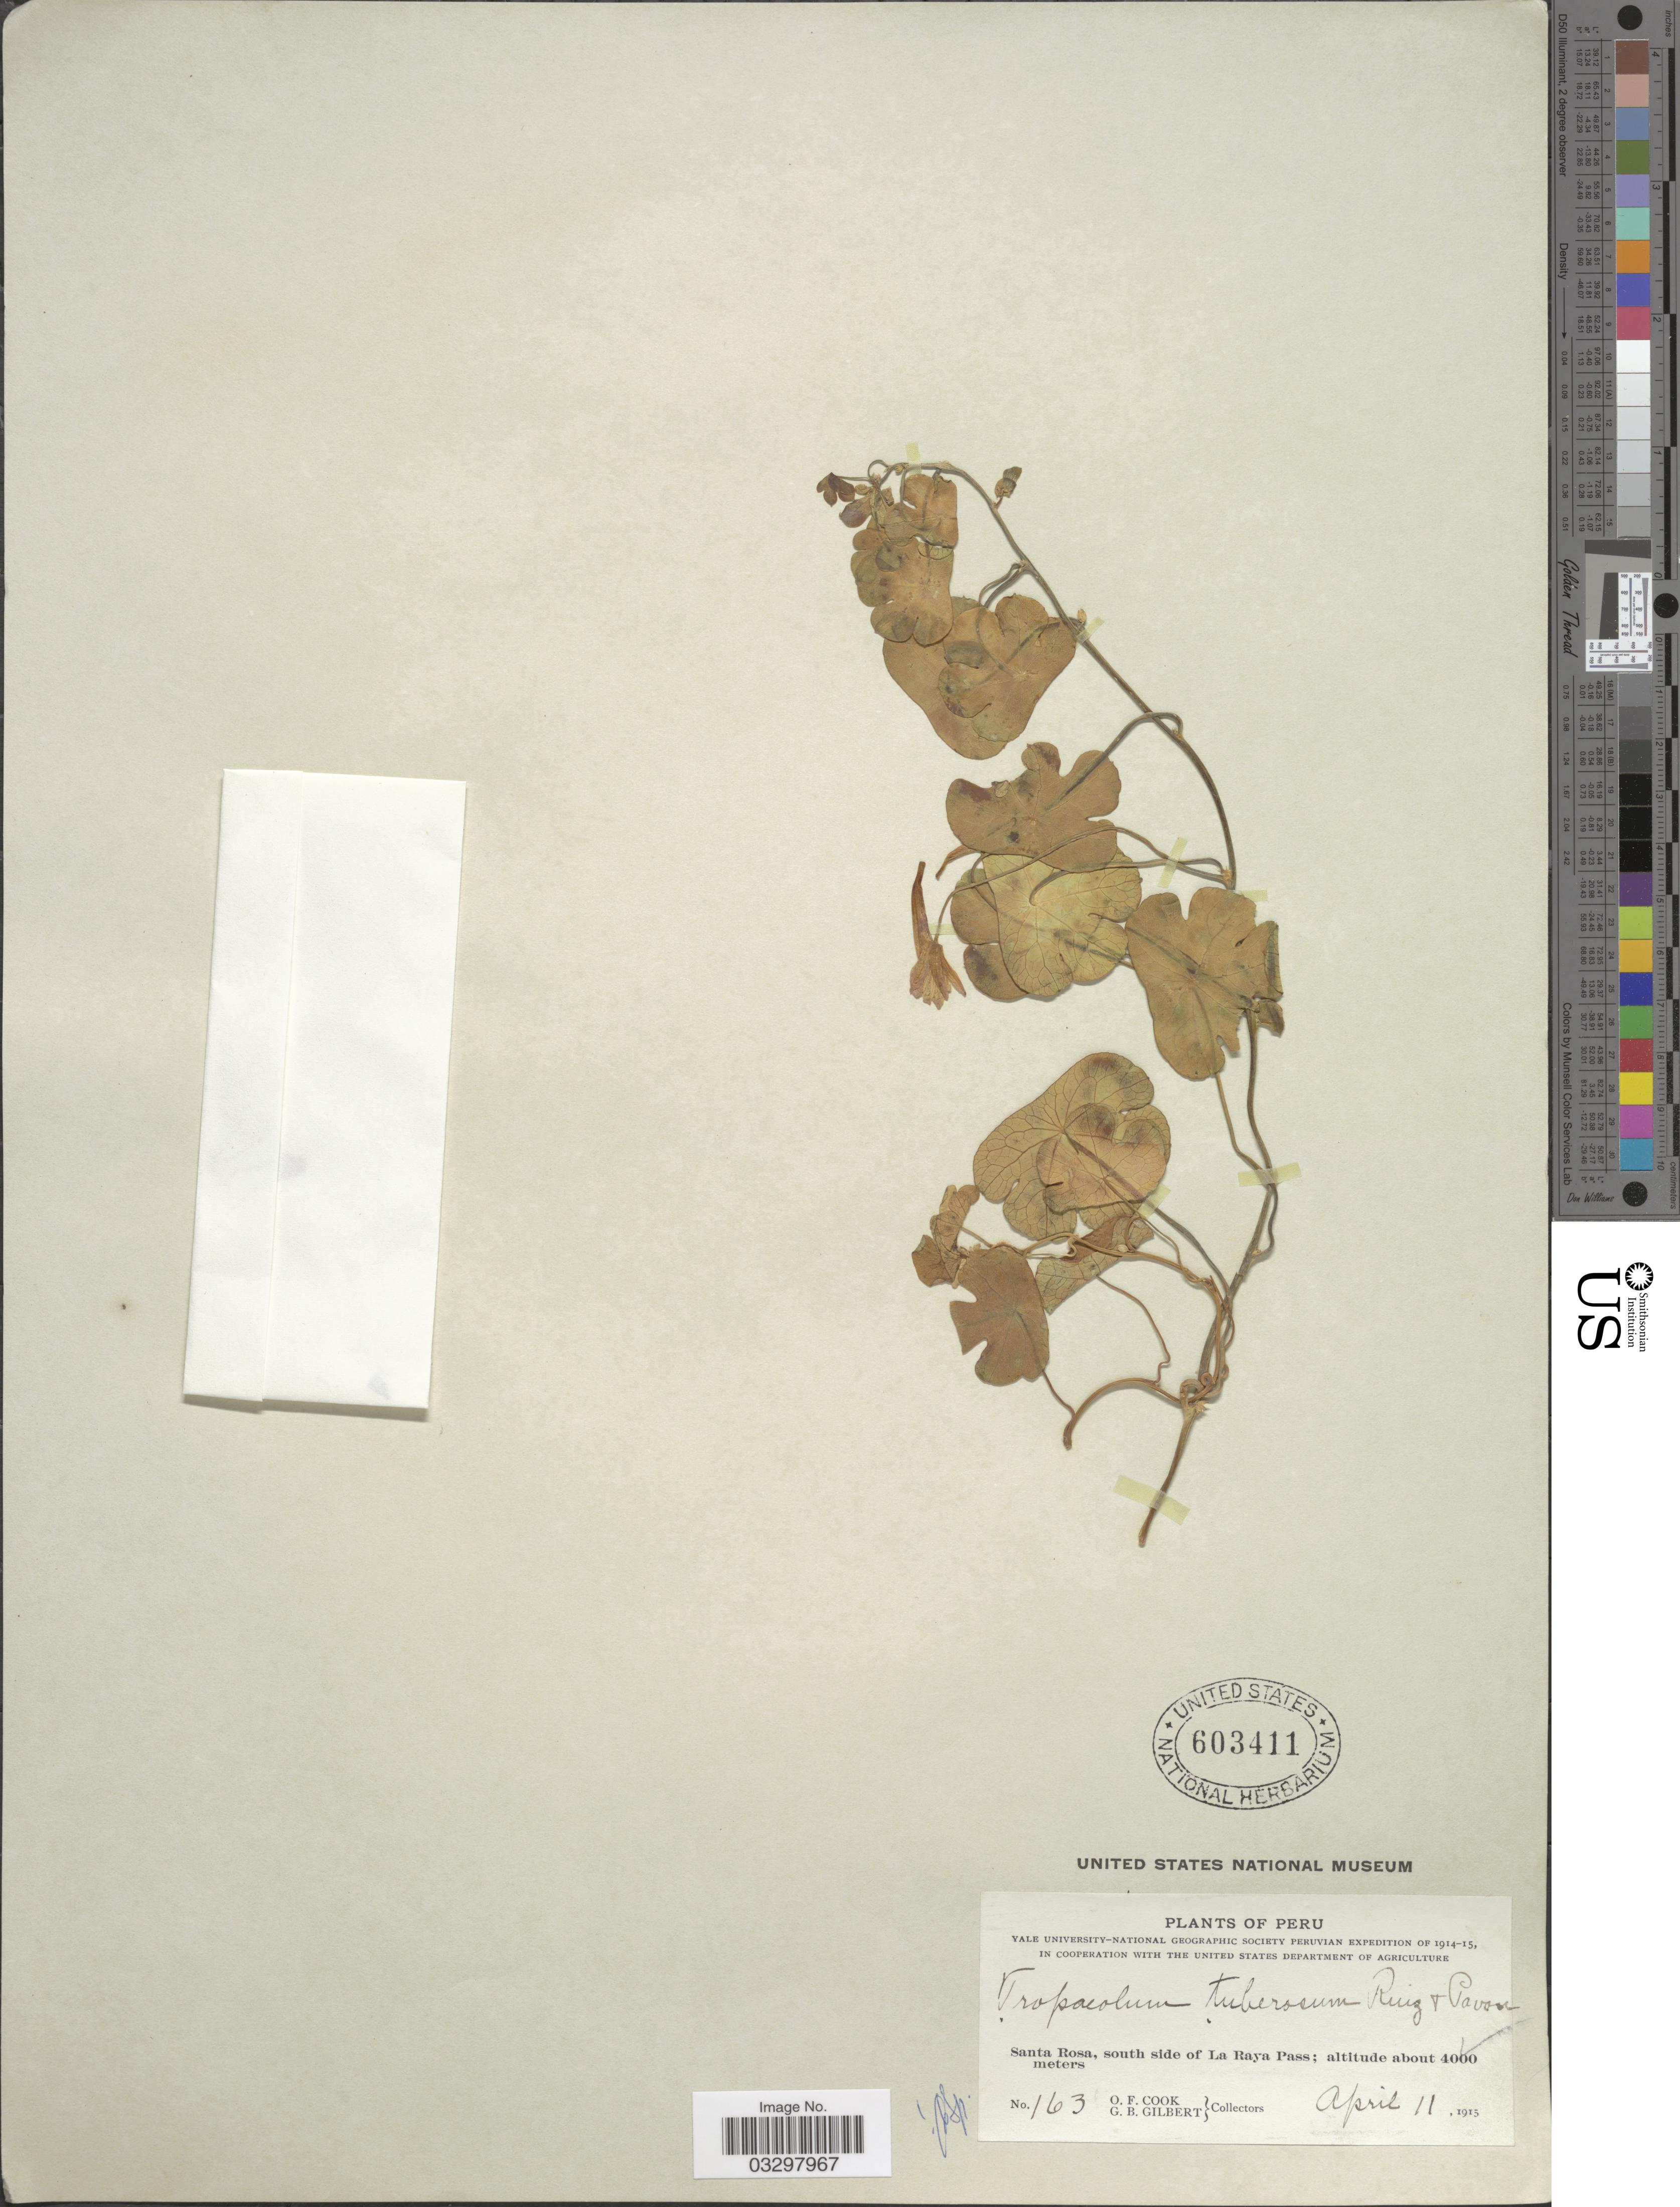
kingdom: Plantae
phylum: Tracheophyta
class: Magnoliopsida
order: Brassicales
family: Tropaeolaceae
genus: Tropaeolum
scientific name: Tropaeolum tuberosum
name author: Ruiz & Pav.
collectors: O. F. Cook & G. B. Gilbert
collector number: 163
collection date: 1915-04-11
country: Peru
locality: Santa Rosa, south side of La Raya Pass.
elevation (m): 4000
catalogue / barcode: US 603411